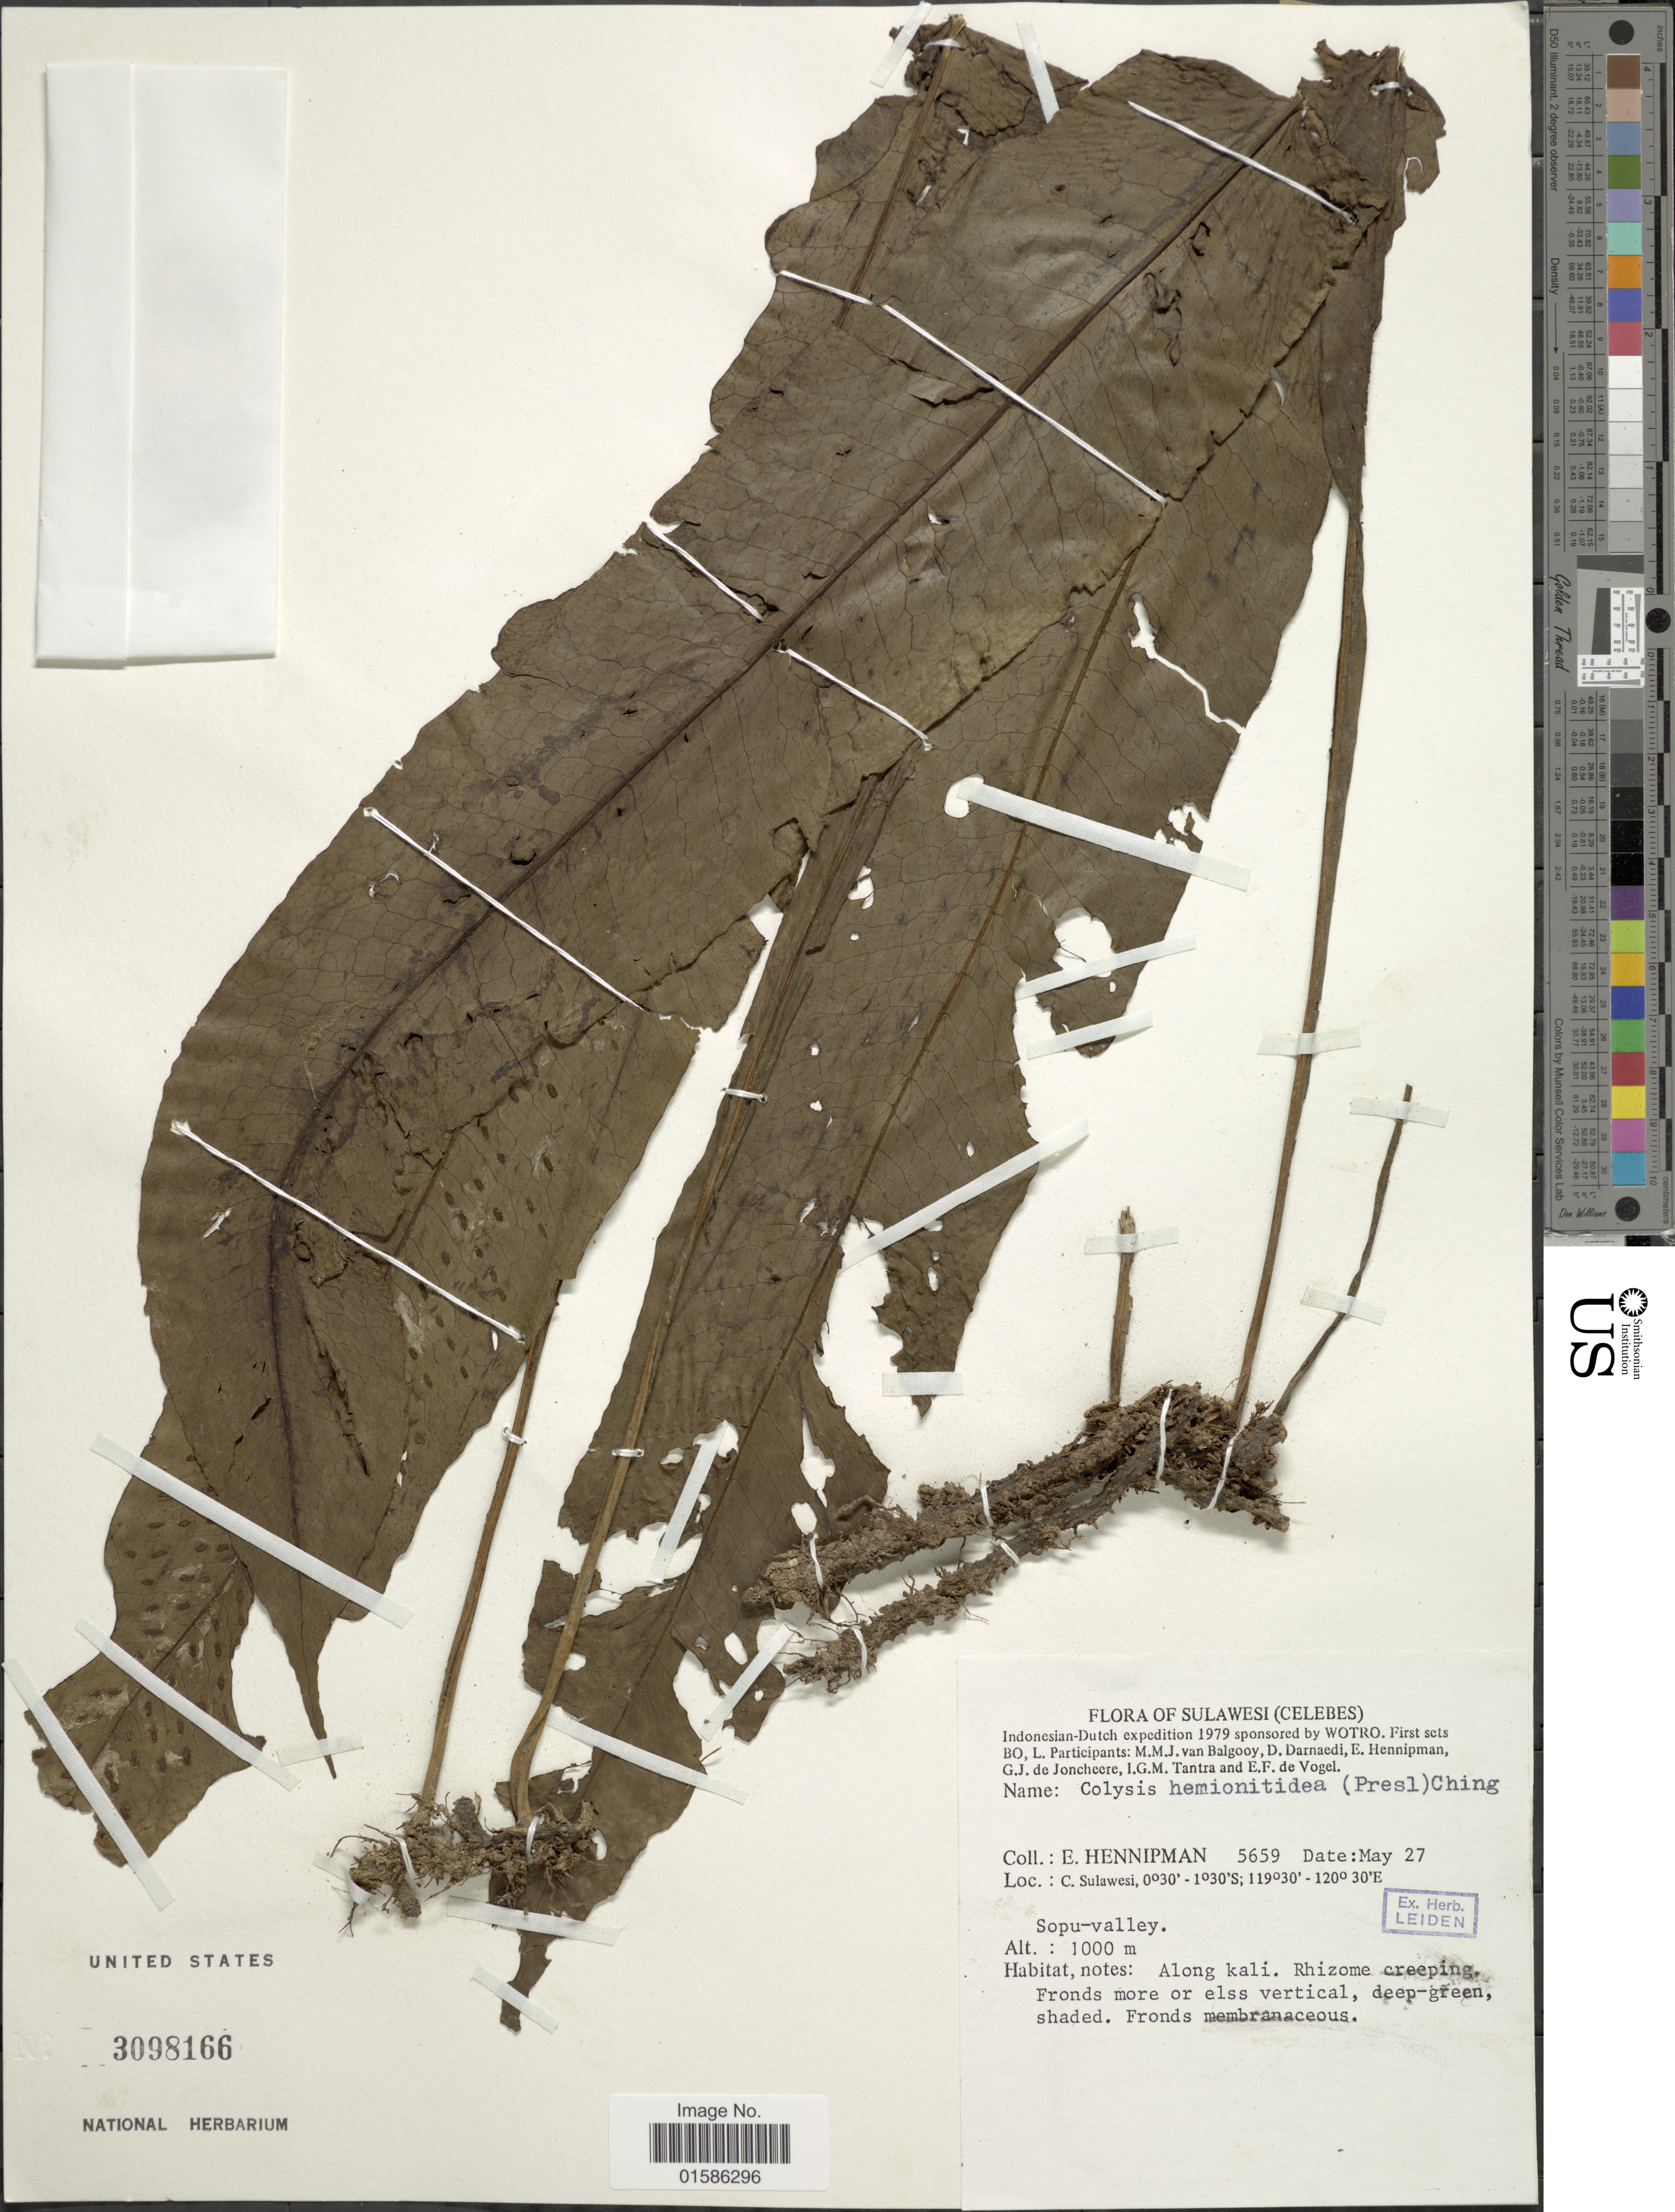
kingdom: Plantae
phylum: Tracheophyta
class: Polypodiopsida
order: Polypodiales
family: Polypodiaceae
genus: Microsorum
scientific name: Microsorum hemionitideum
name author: (C. Presl) Copel.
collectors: E. Hennipman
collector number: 5659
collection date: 1979-05-27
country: Indonesia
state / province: Sulawesi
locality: (Celebes) C. Sulawesi, Sopi-valley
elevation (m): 1000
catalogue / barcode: US 3098166